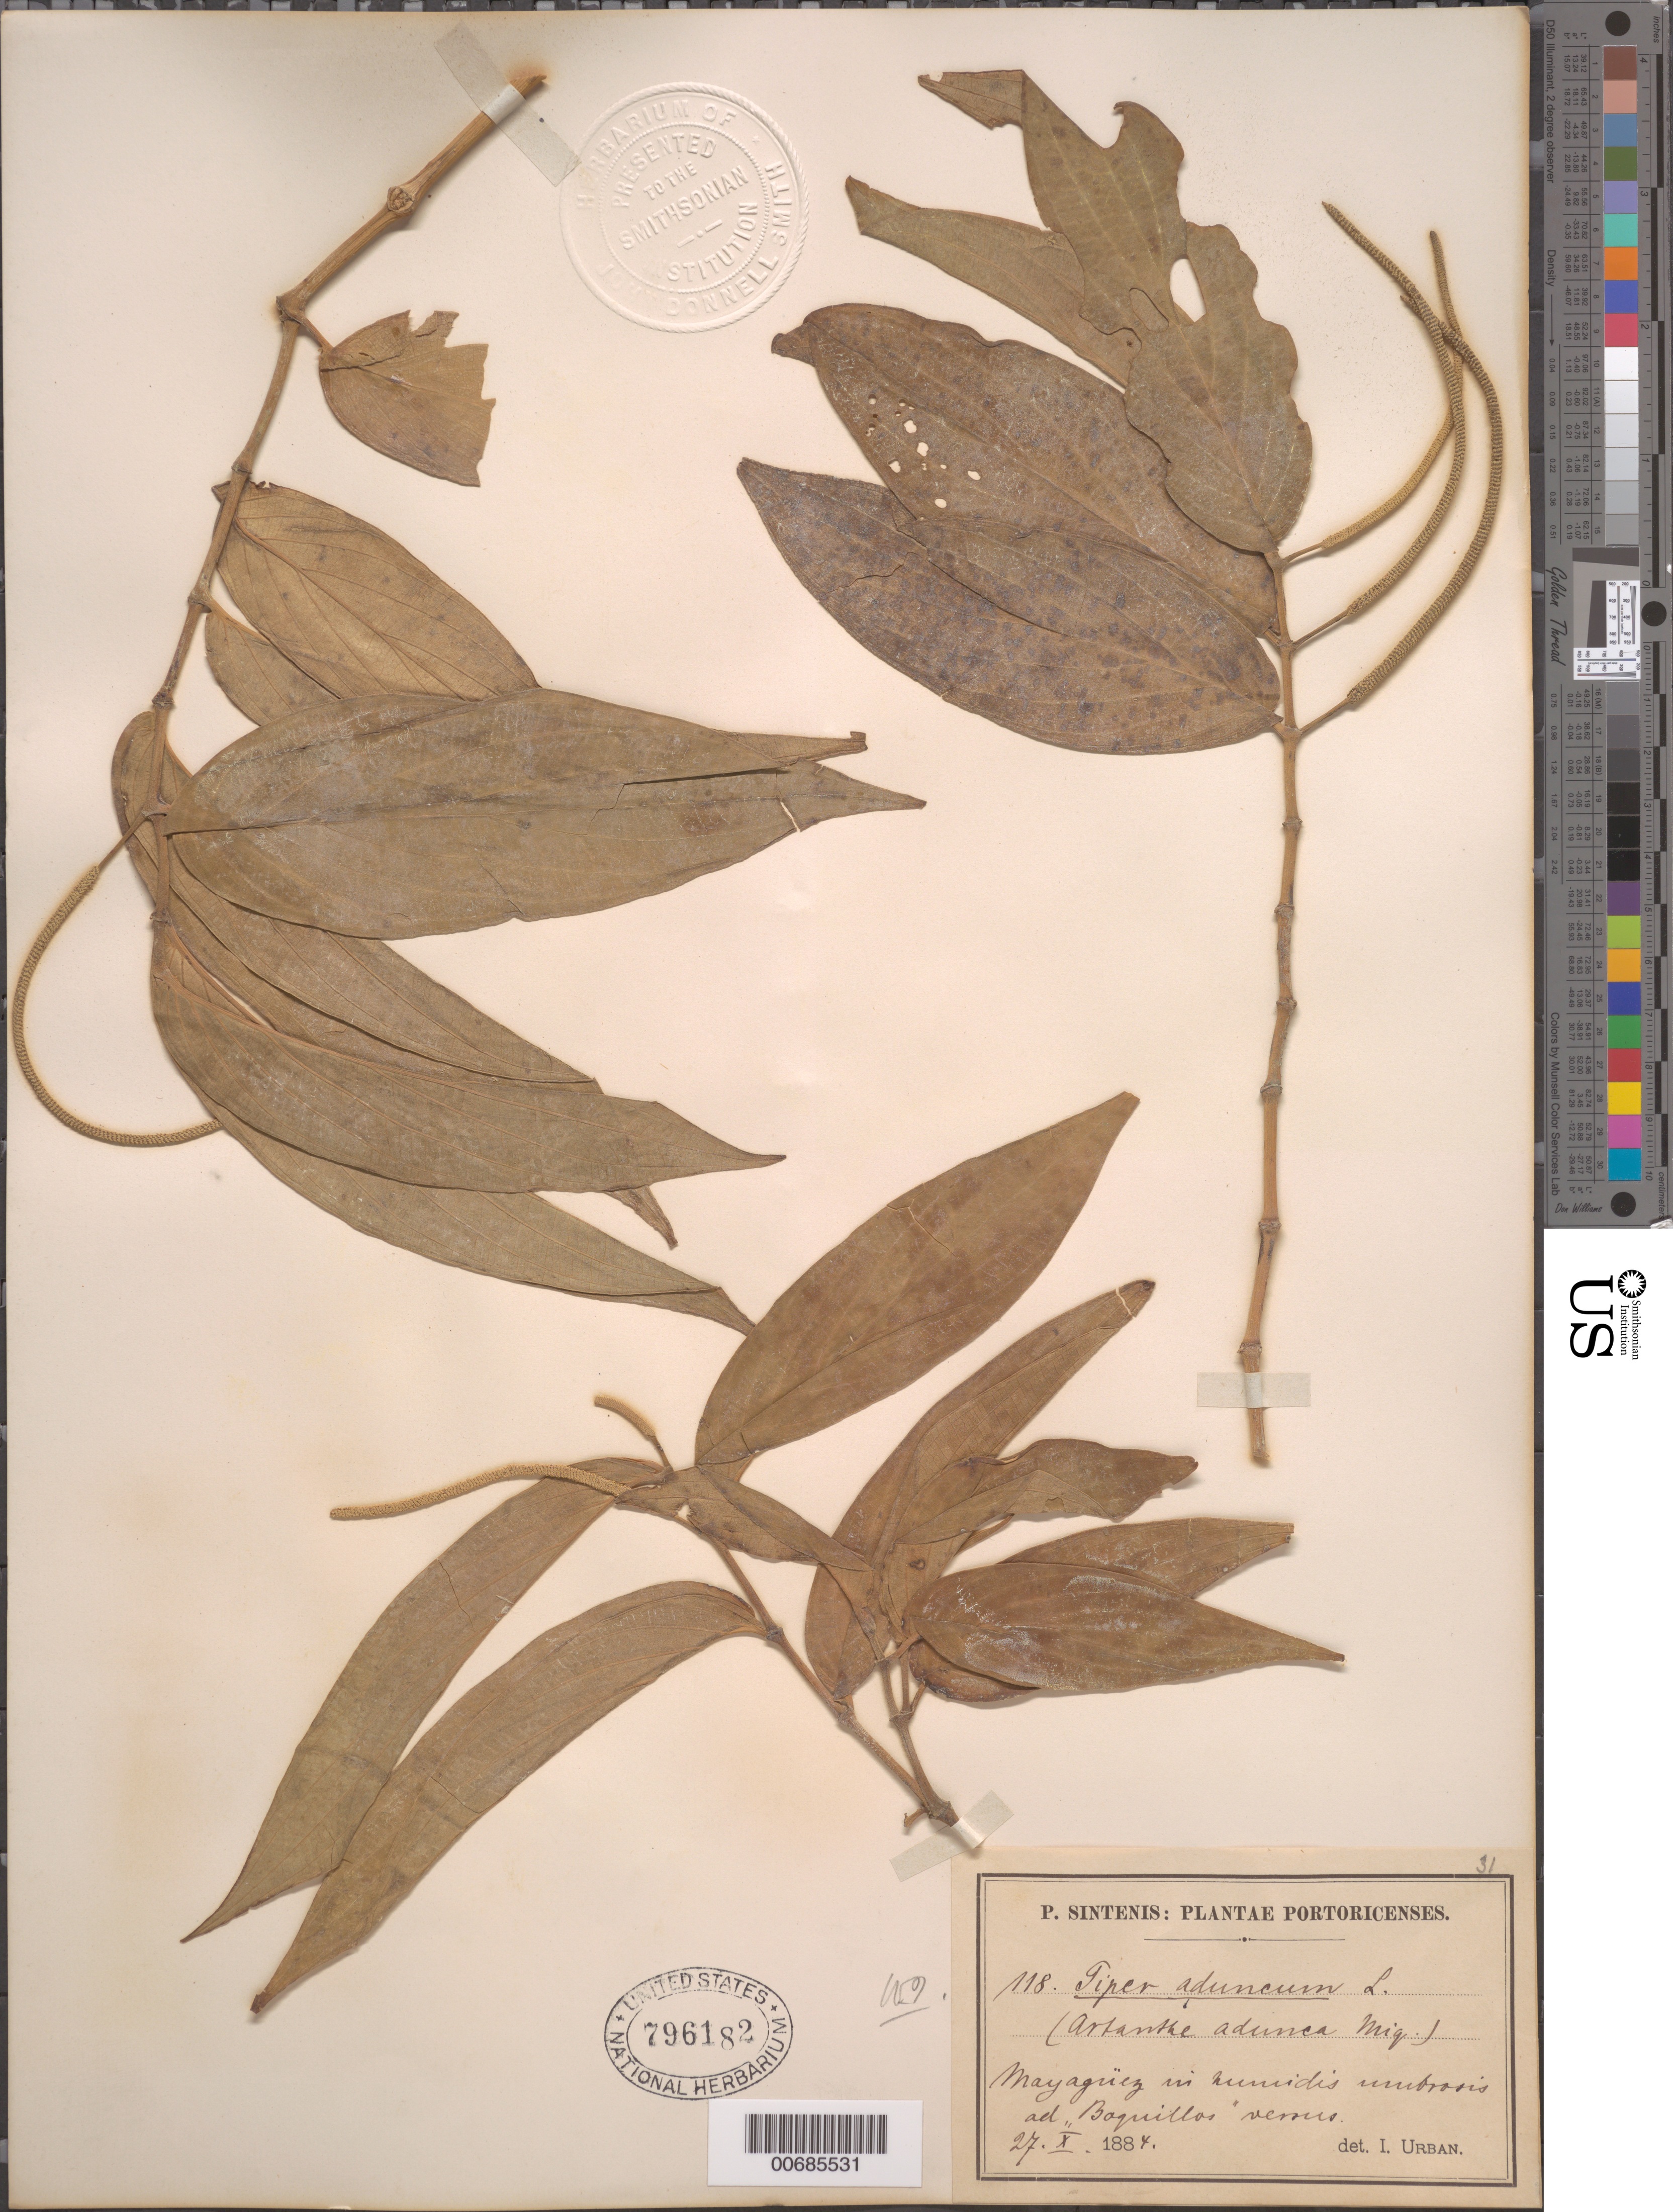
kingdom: Plantae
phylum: Tracheophyta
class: Magnoliopsida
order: Piperales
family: Piperaceae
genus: Piper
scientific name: Piper aduncum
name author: L.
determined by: Urban, Ignatz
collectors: P. Sintenis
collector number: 118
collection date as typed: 27 Oct 1884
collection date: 1884-10-27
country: Puerto Rico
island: Greater Antilles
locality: Sierra de Naguabo ad Rio Blanco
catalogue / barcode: US 796182